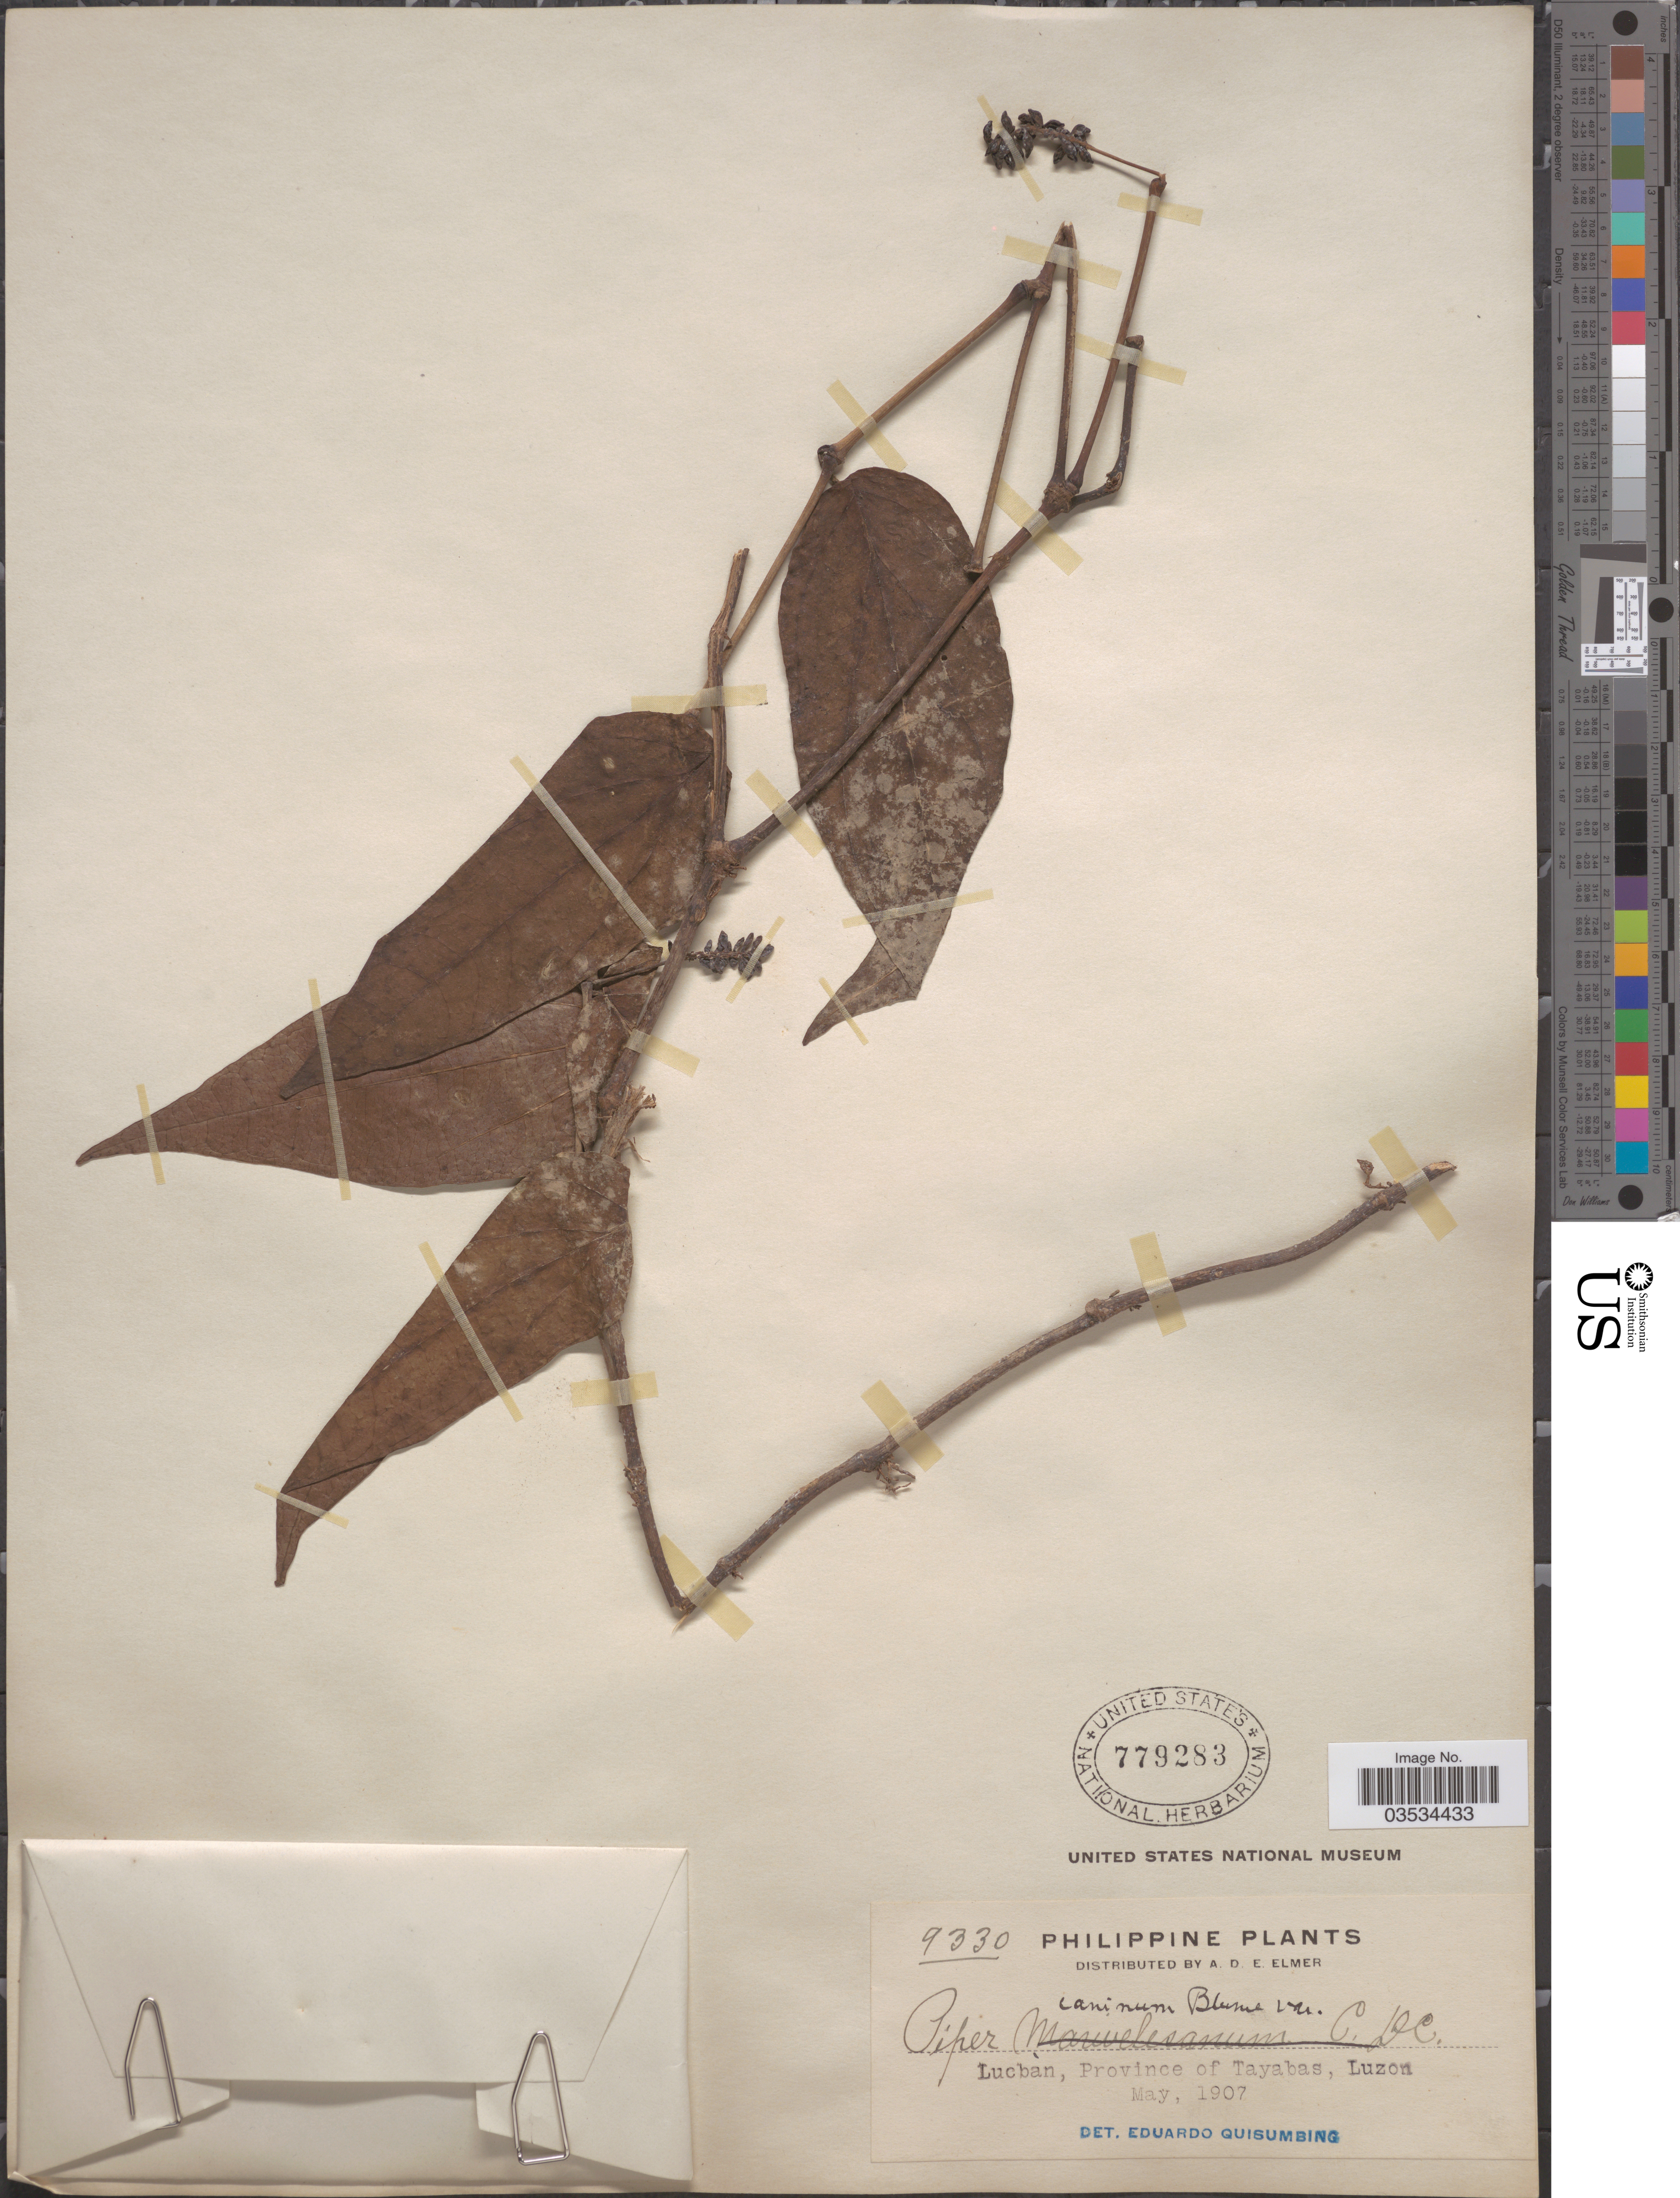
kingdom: Plantae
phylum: Tracheophyta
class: Magnoliopsida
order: Piperales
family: Piperaceae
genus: Piper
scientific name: Piper caninum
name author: Blume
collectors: A. D. E. Elmer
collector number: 9330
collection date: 1907-05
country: Philippines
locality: Lucban, Province of Tayabas, Luzon.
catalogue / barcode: US 779283